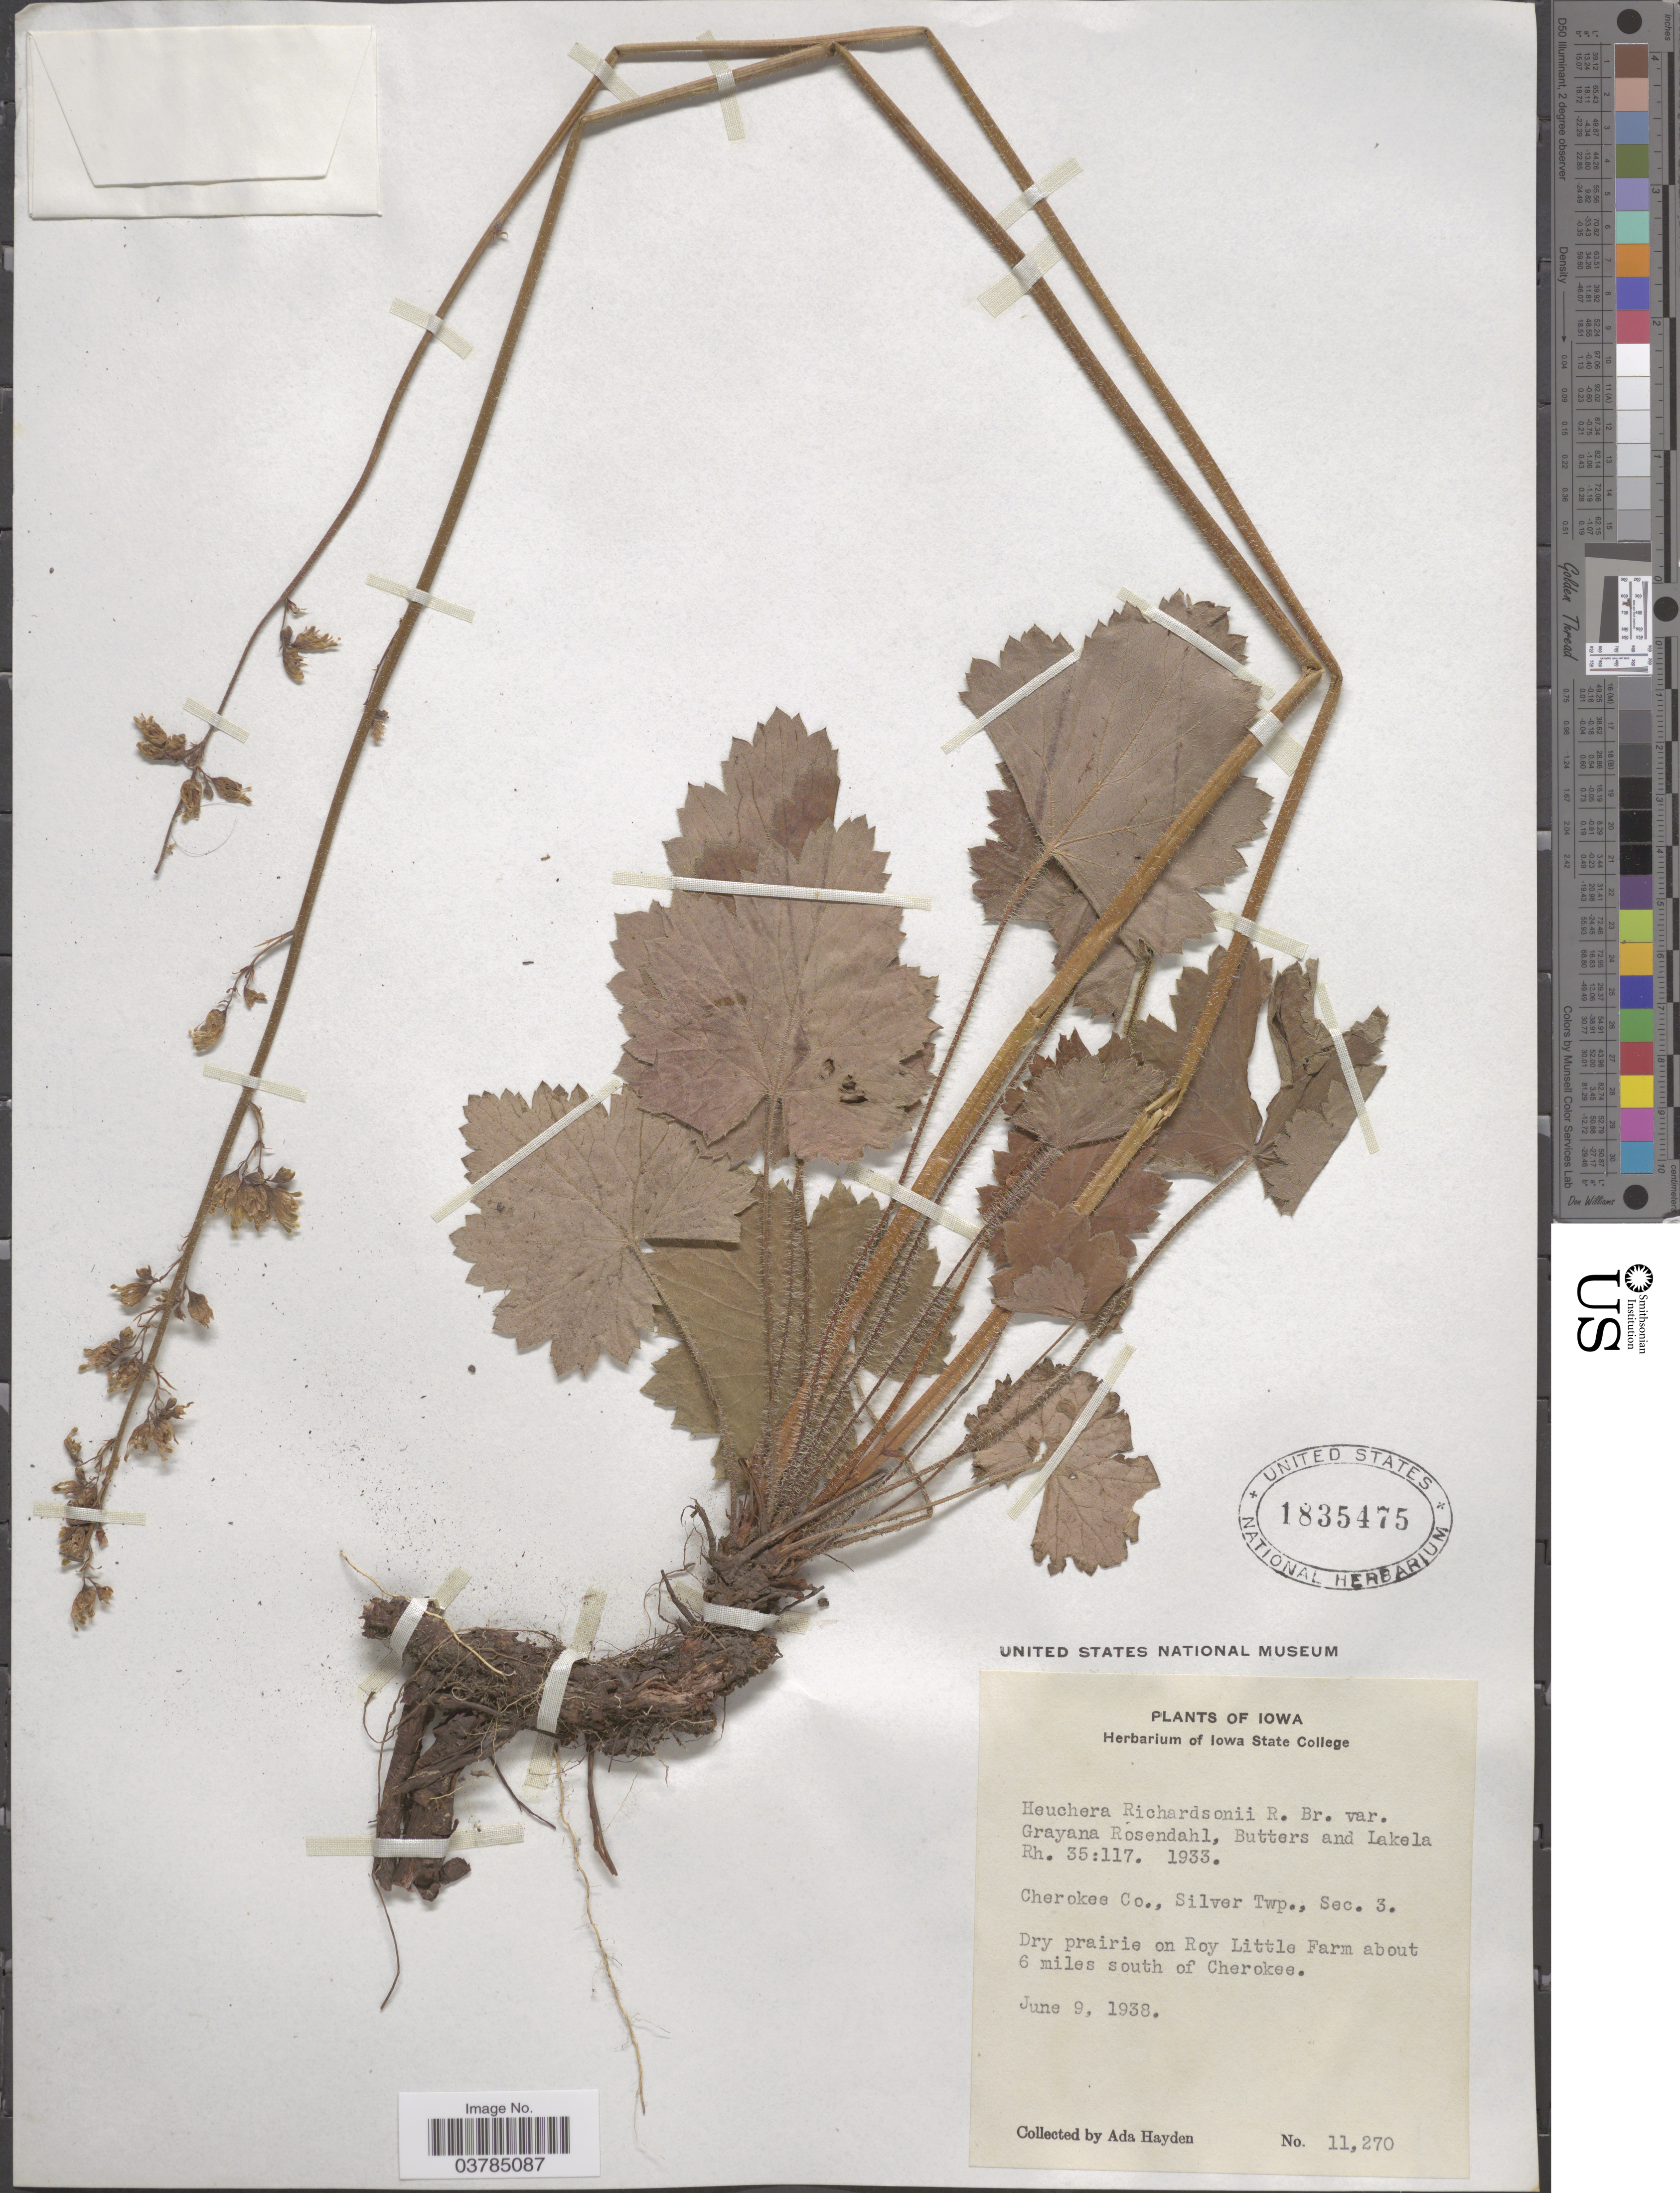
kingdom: Plantae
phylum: Tracheophyta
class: Magnoliopsida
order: Saxifragales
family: Saxifragaceae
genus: Heuchera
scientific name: Heuchera richardsonii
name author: R. Br.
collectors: Ada Hayden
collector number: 11270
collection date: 1938-06-09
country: United States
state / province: Iowa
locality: Cherokee Co., Silver Twp., Sec. 3. Dry prairie on Roy Little Farm about 6 miles south of Cherokee.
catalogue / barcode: US 1835475